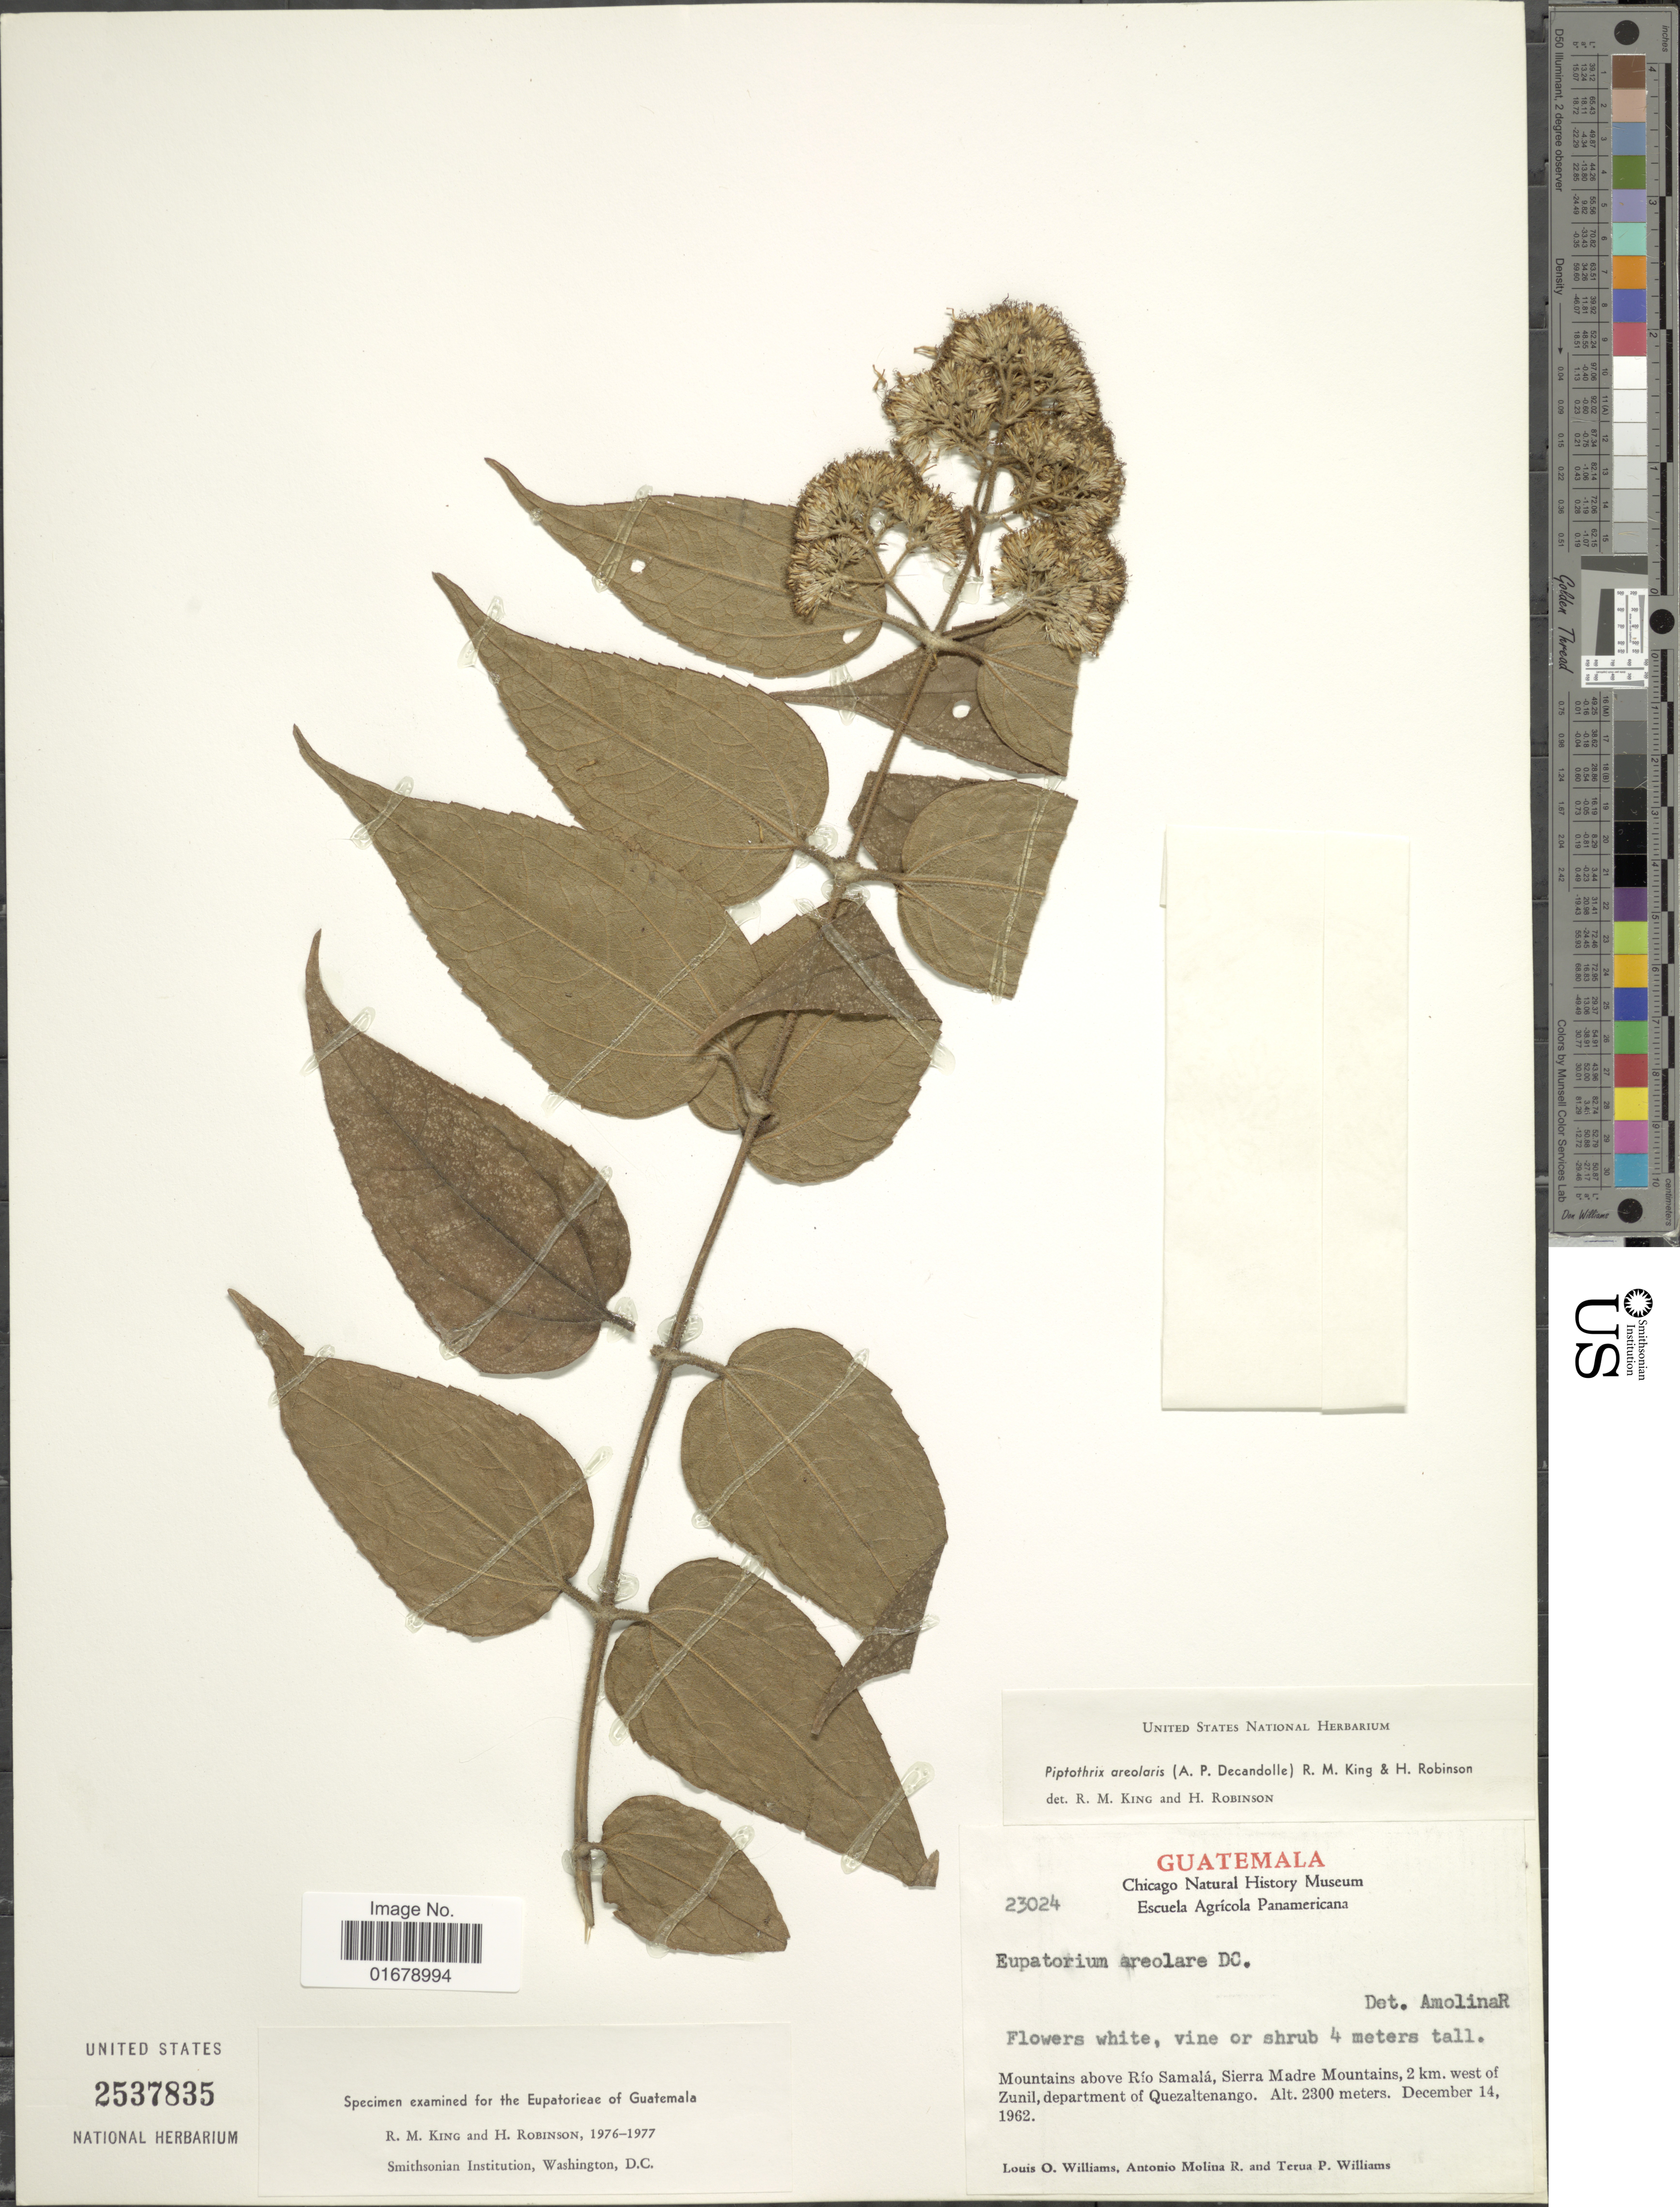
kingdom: Plantae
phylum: Tracheophyta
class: Magnoliopsida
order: Asterales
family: Asteraceae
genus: Piptothrix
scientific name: Piptothrix areolaris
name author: (DC.) R.M. King & H. Rob.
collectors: L. O. Williams, A. Molina R. & T. P. Williams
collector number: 23024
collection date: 1962-12-14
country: Guatemala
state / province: Quetzaltenango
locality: Guatemala. Mountains above Rio Samala, Sierra Madre Mountain, 2 km. west of Zunil, department of Quezaltenango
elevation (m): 2300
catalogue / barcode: US 2537835